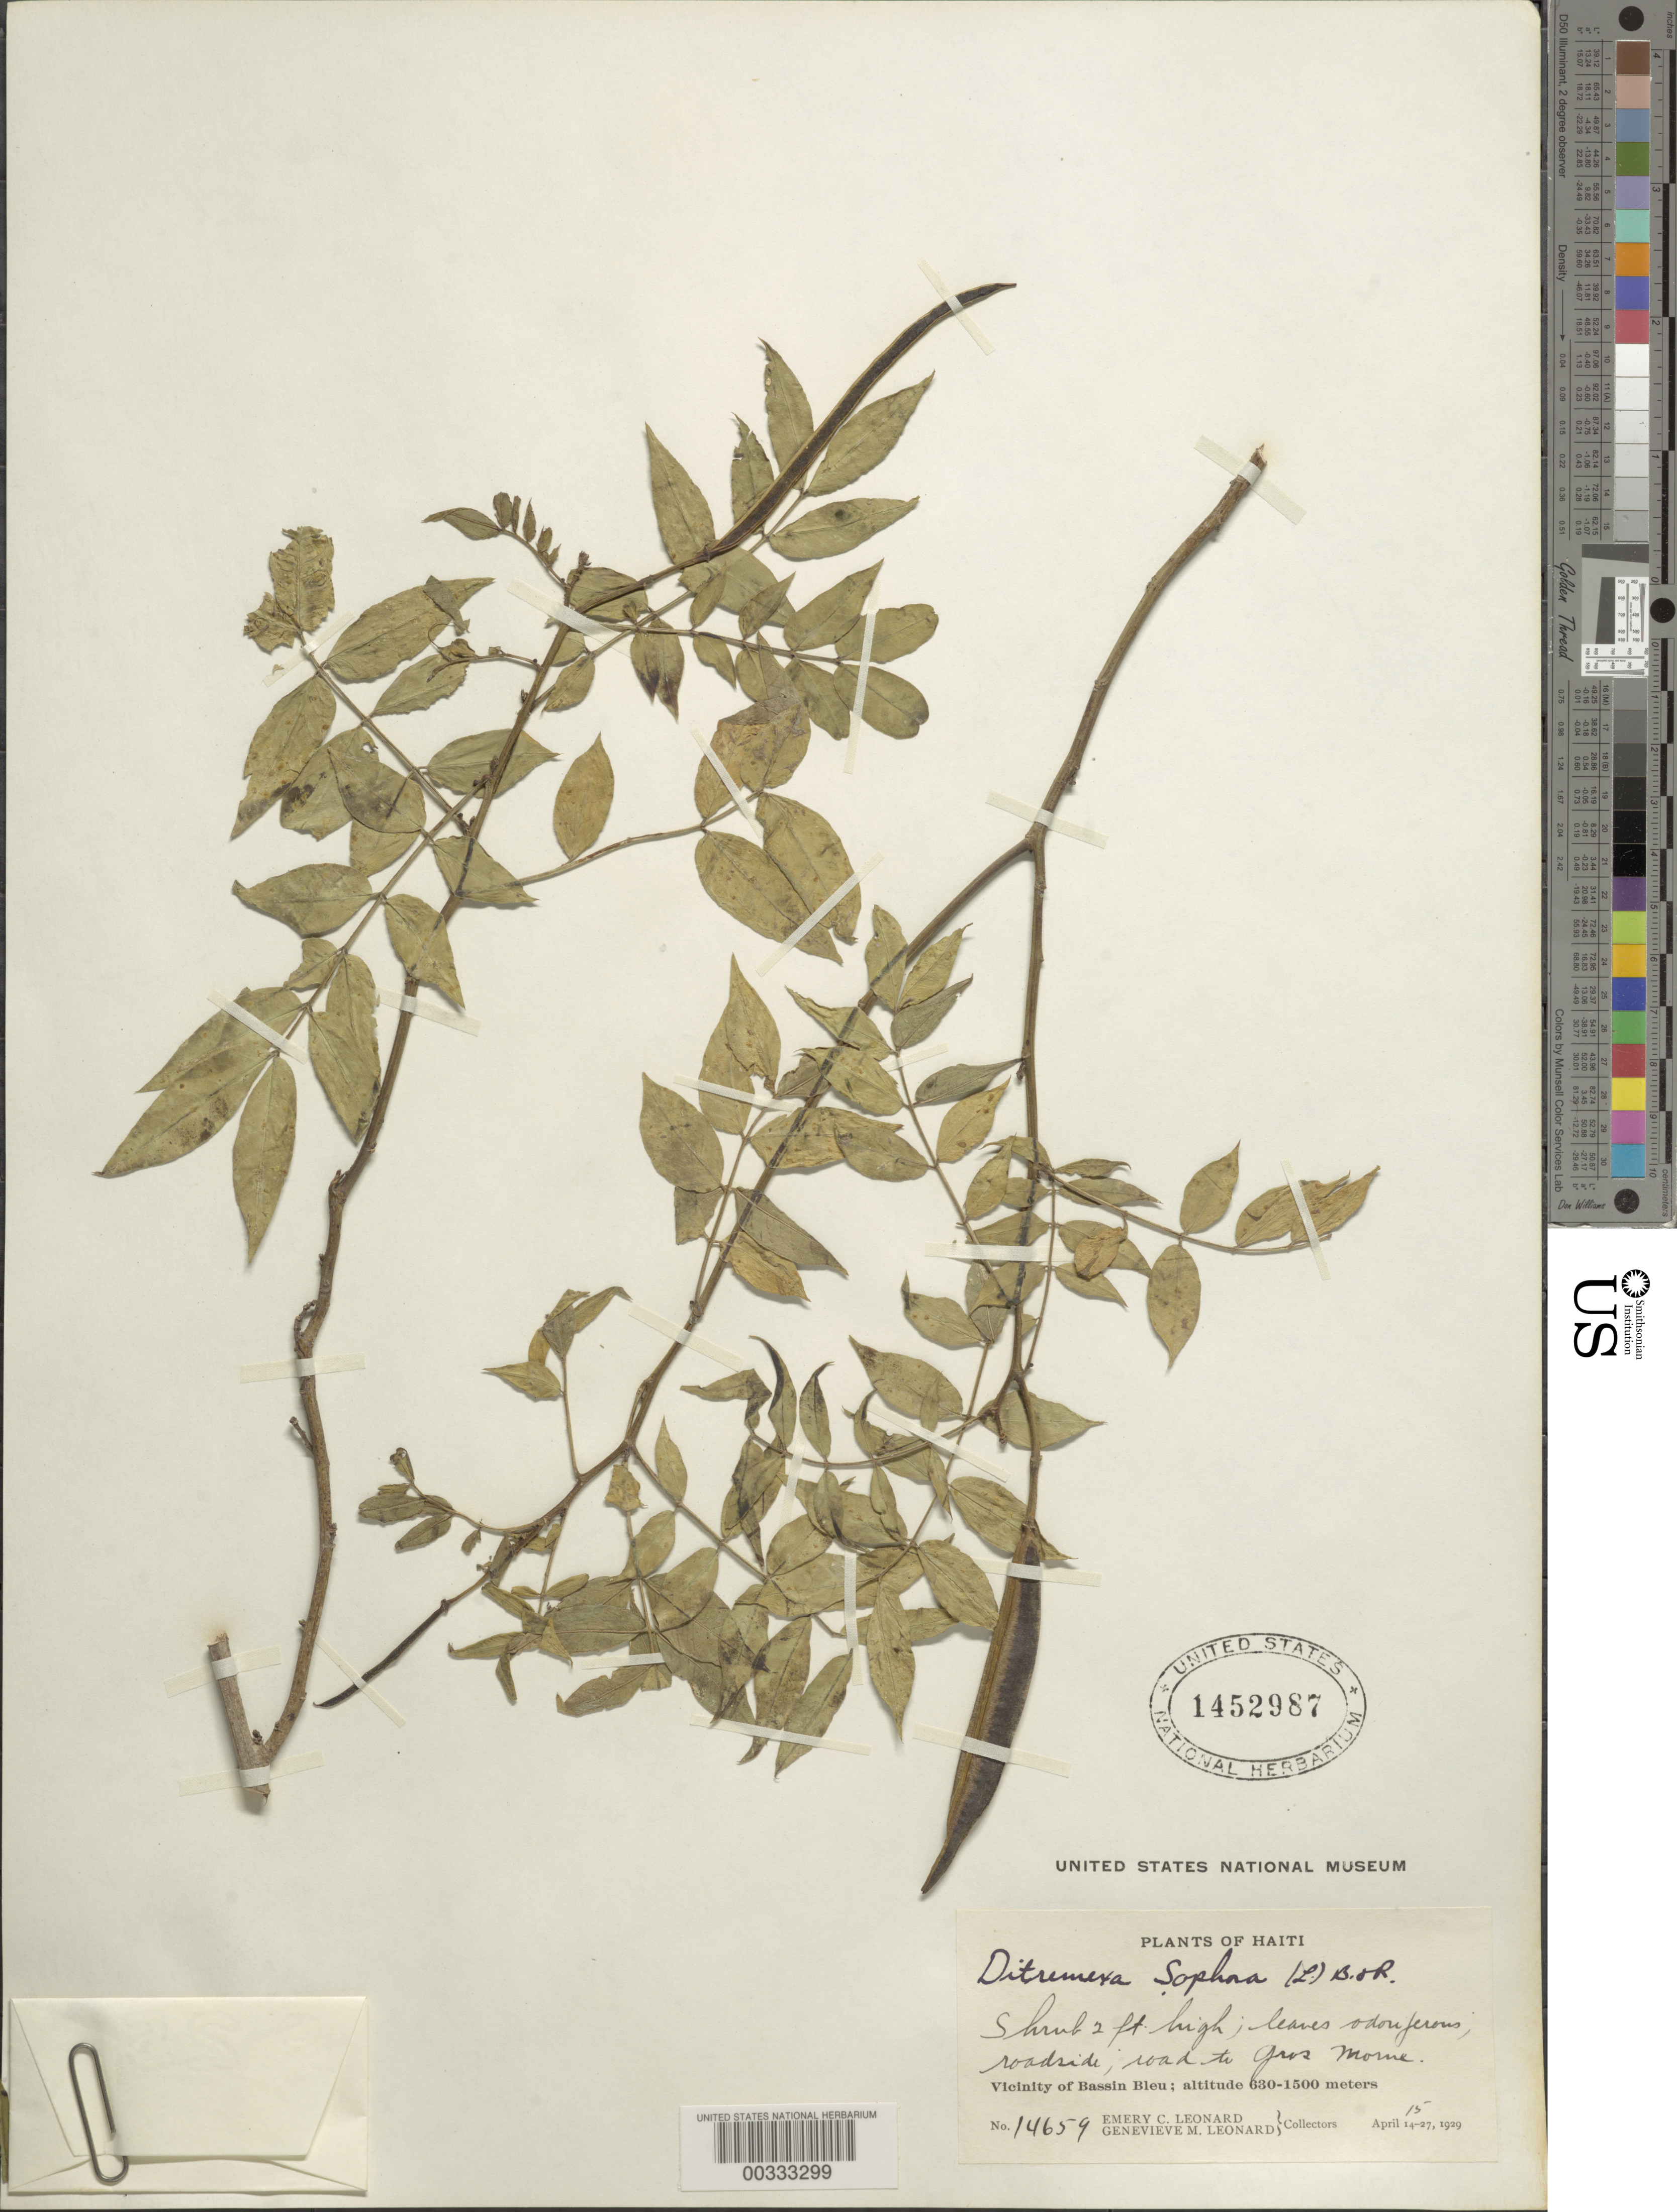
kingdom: Plantae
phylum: Tracheophyta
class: Magnoliopsida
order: Fabales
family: Fabaceae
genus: Senna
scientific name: Senna sophera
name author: (L.) Roxb.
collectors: E. C. Leonard & G. M. Leonard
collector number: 14659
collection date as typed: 15 Apr 1929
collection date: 1929-04-15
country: Haiti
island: Hispaniola Island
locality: Vicinity bassin bleu; road to gros morne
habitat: Roadside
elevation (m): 630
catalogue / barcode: US 1452987